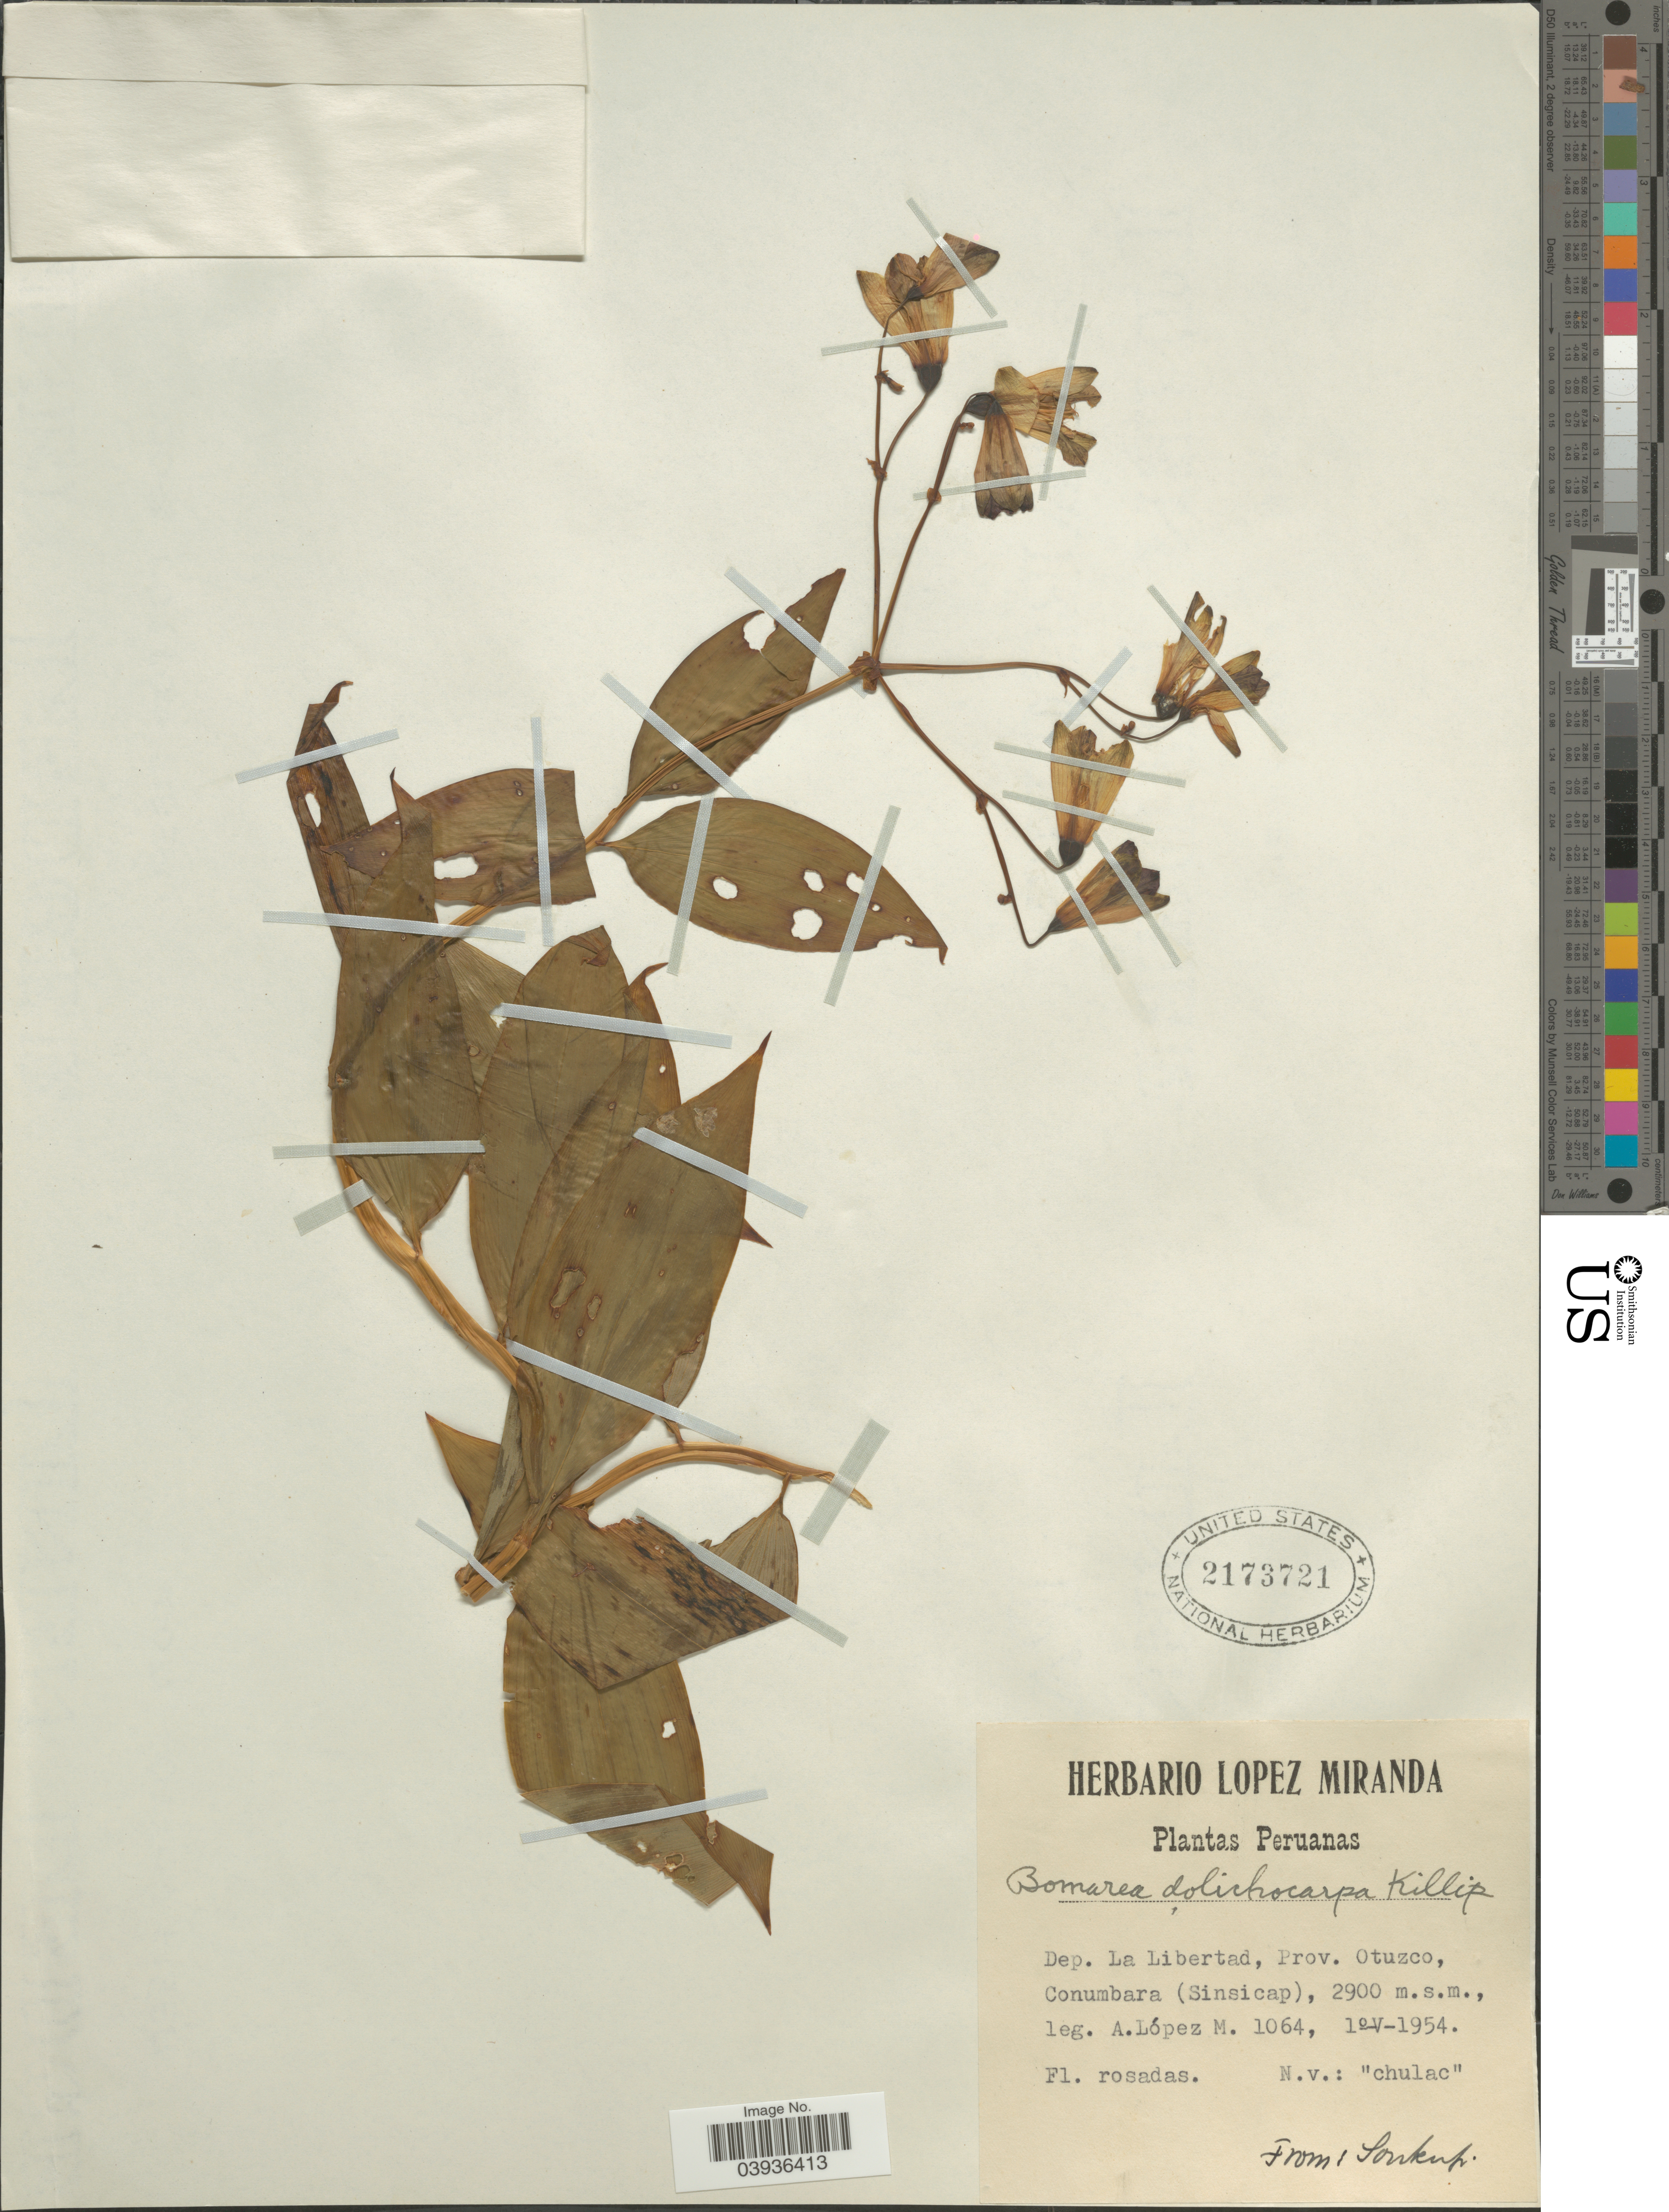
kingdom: Plantae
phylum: Tracheophyta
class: Liliopsida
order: Liliales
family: Alstroemeriaceae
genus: Bomarea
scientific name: Bomarea dolichocarpa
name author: Killip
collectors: A. López M.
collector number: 1064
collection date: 1954-05-12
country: Peru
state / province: La Libertad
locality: Dep. La Libertad, Prov. Otuzco, Conumbara (Sinsicap).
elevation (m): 2900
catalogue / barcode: US 2173721